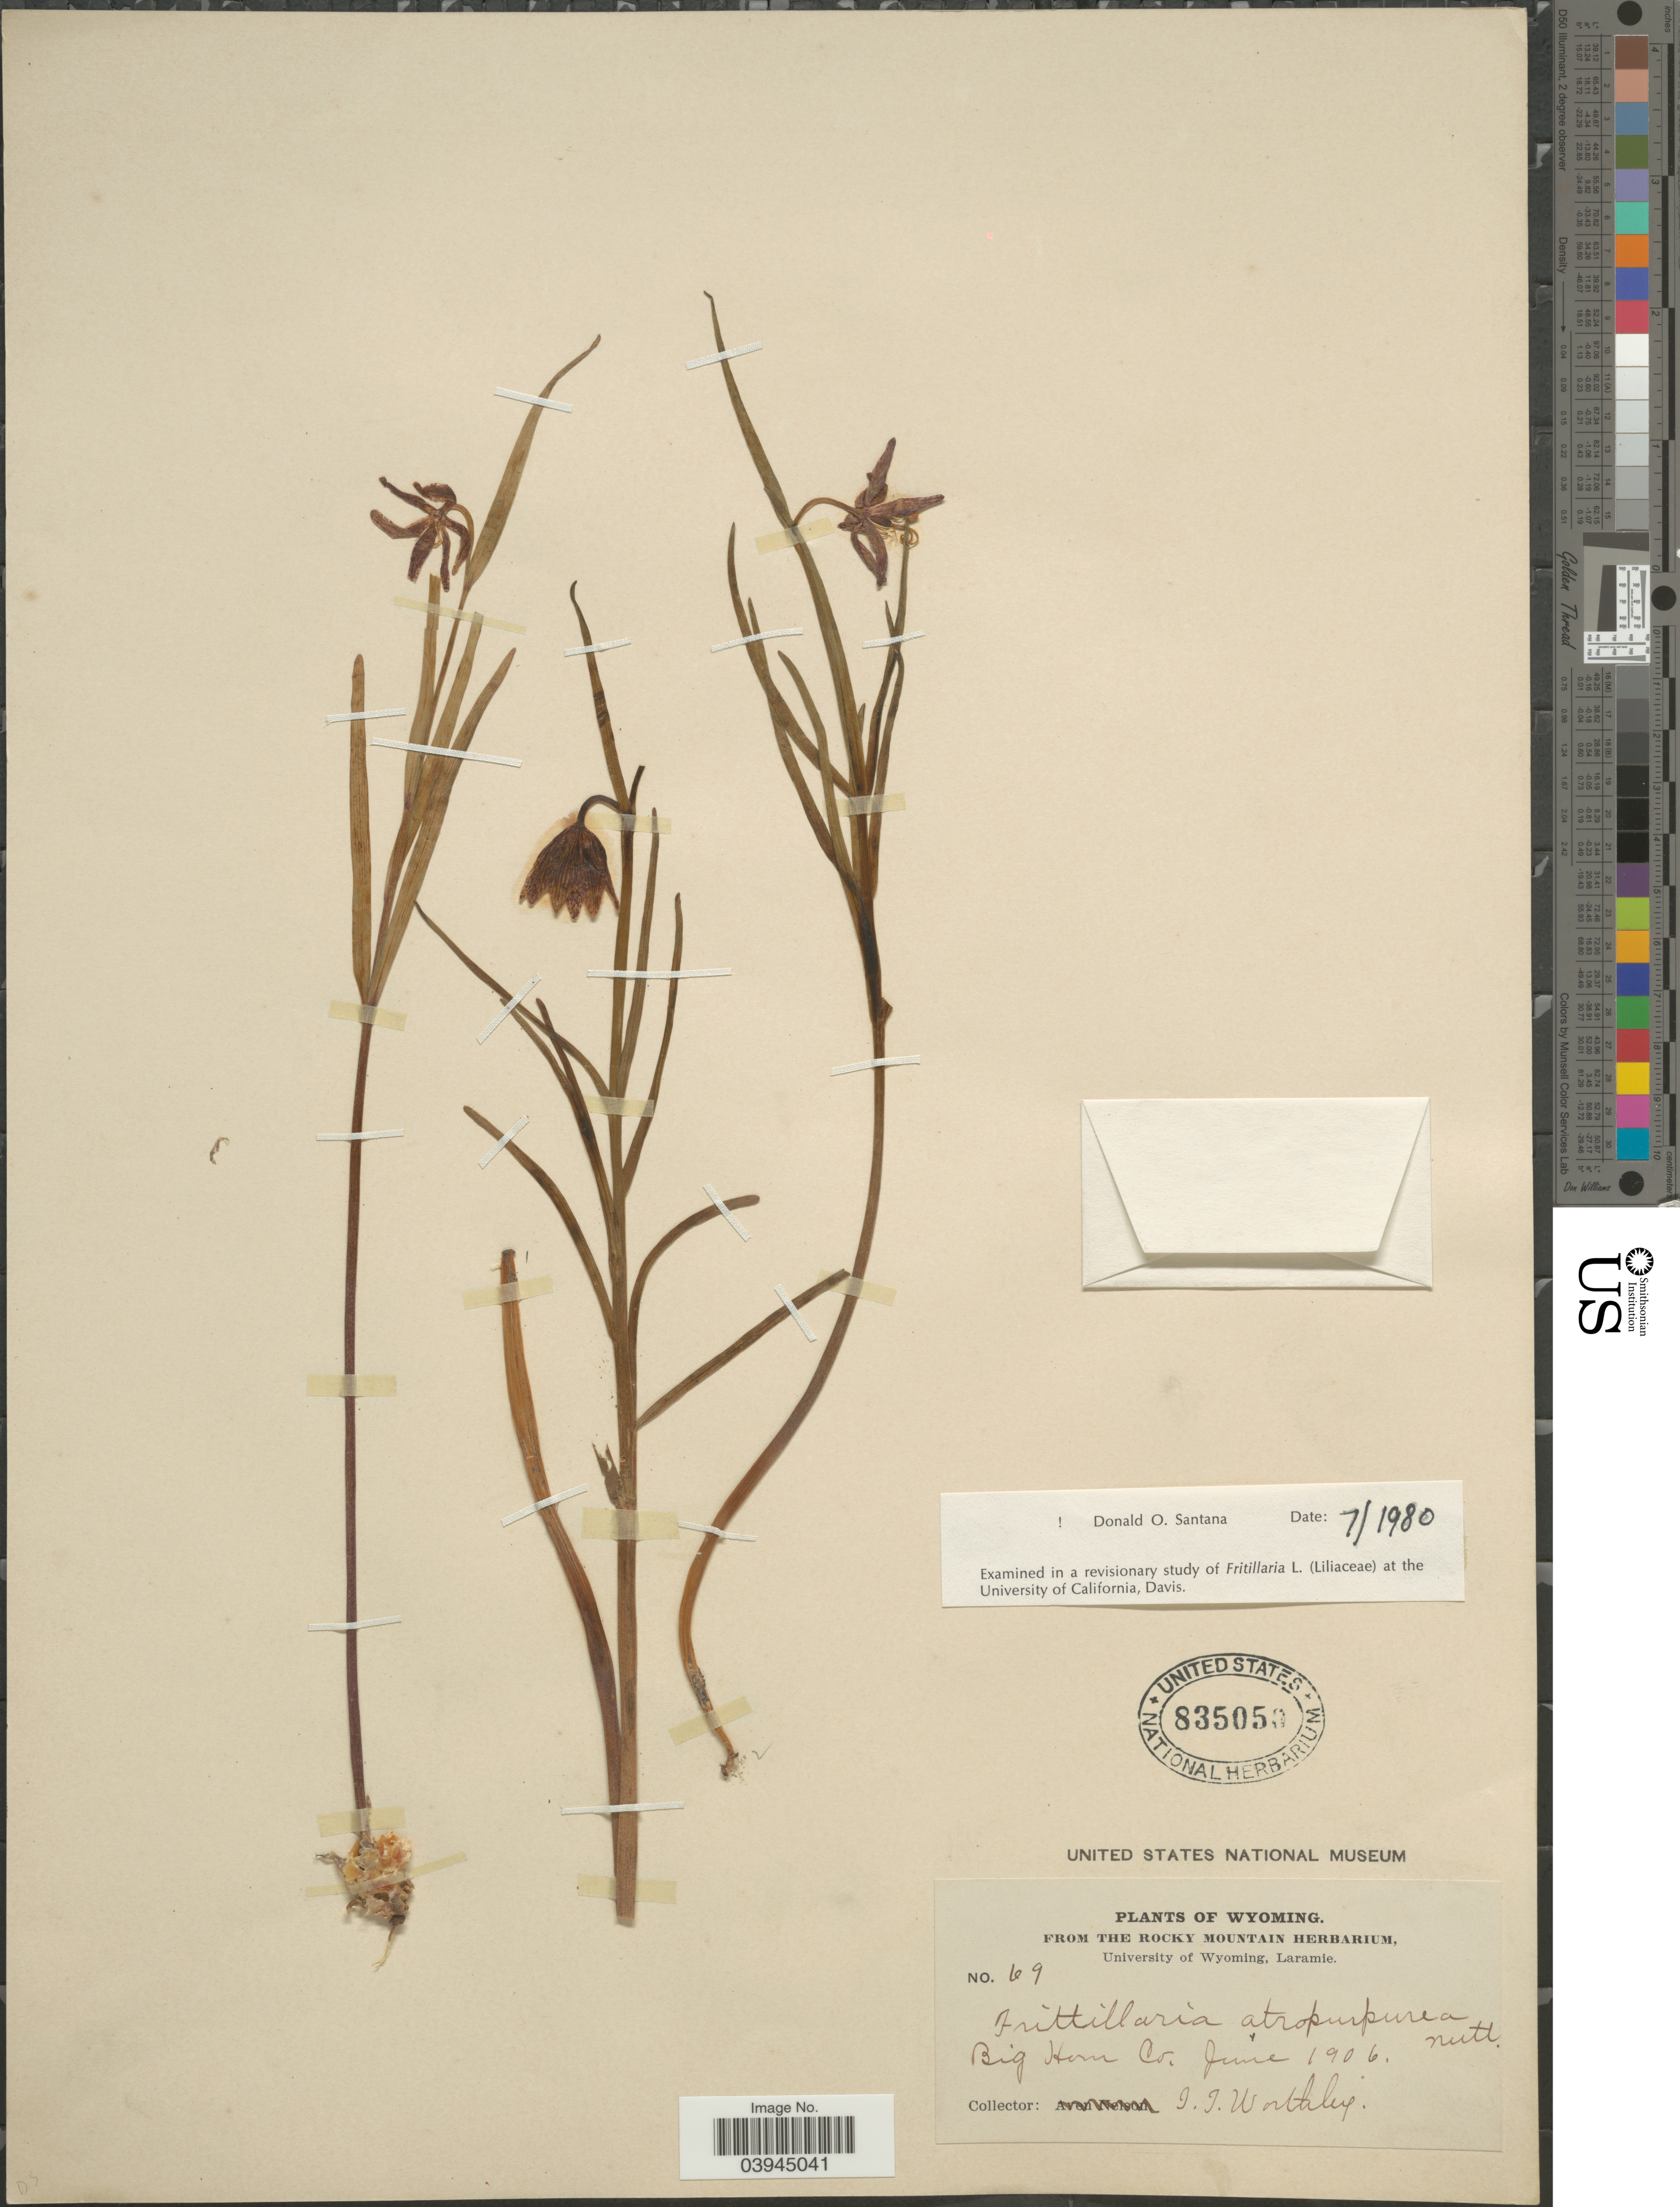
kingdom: Plantae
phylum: Tracheophyta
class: Liliopsida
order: Liliales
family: Liliaceae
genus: Fritillaria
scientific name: Fritillaria atropurpurea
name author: Nutt.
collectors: J. Worthley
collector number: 69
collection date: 1906-06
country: United States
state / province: Wyoming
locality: Big Horn Co.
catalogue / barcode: US 835050